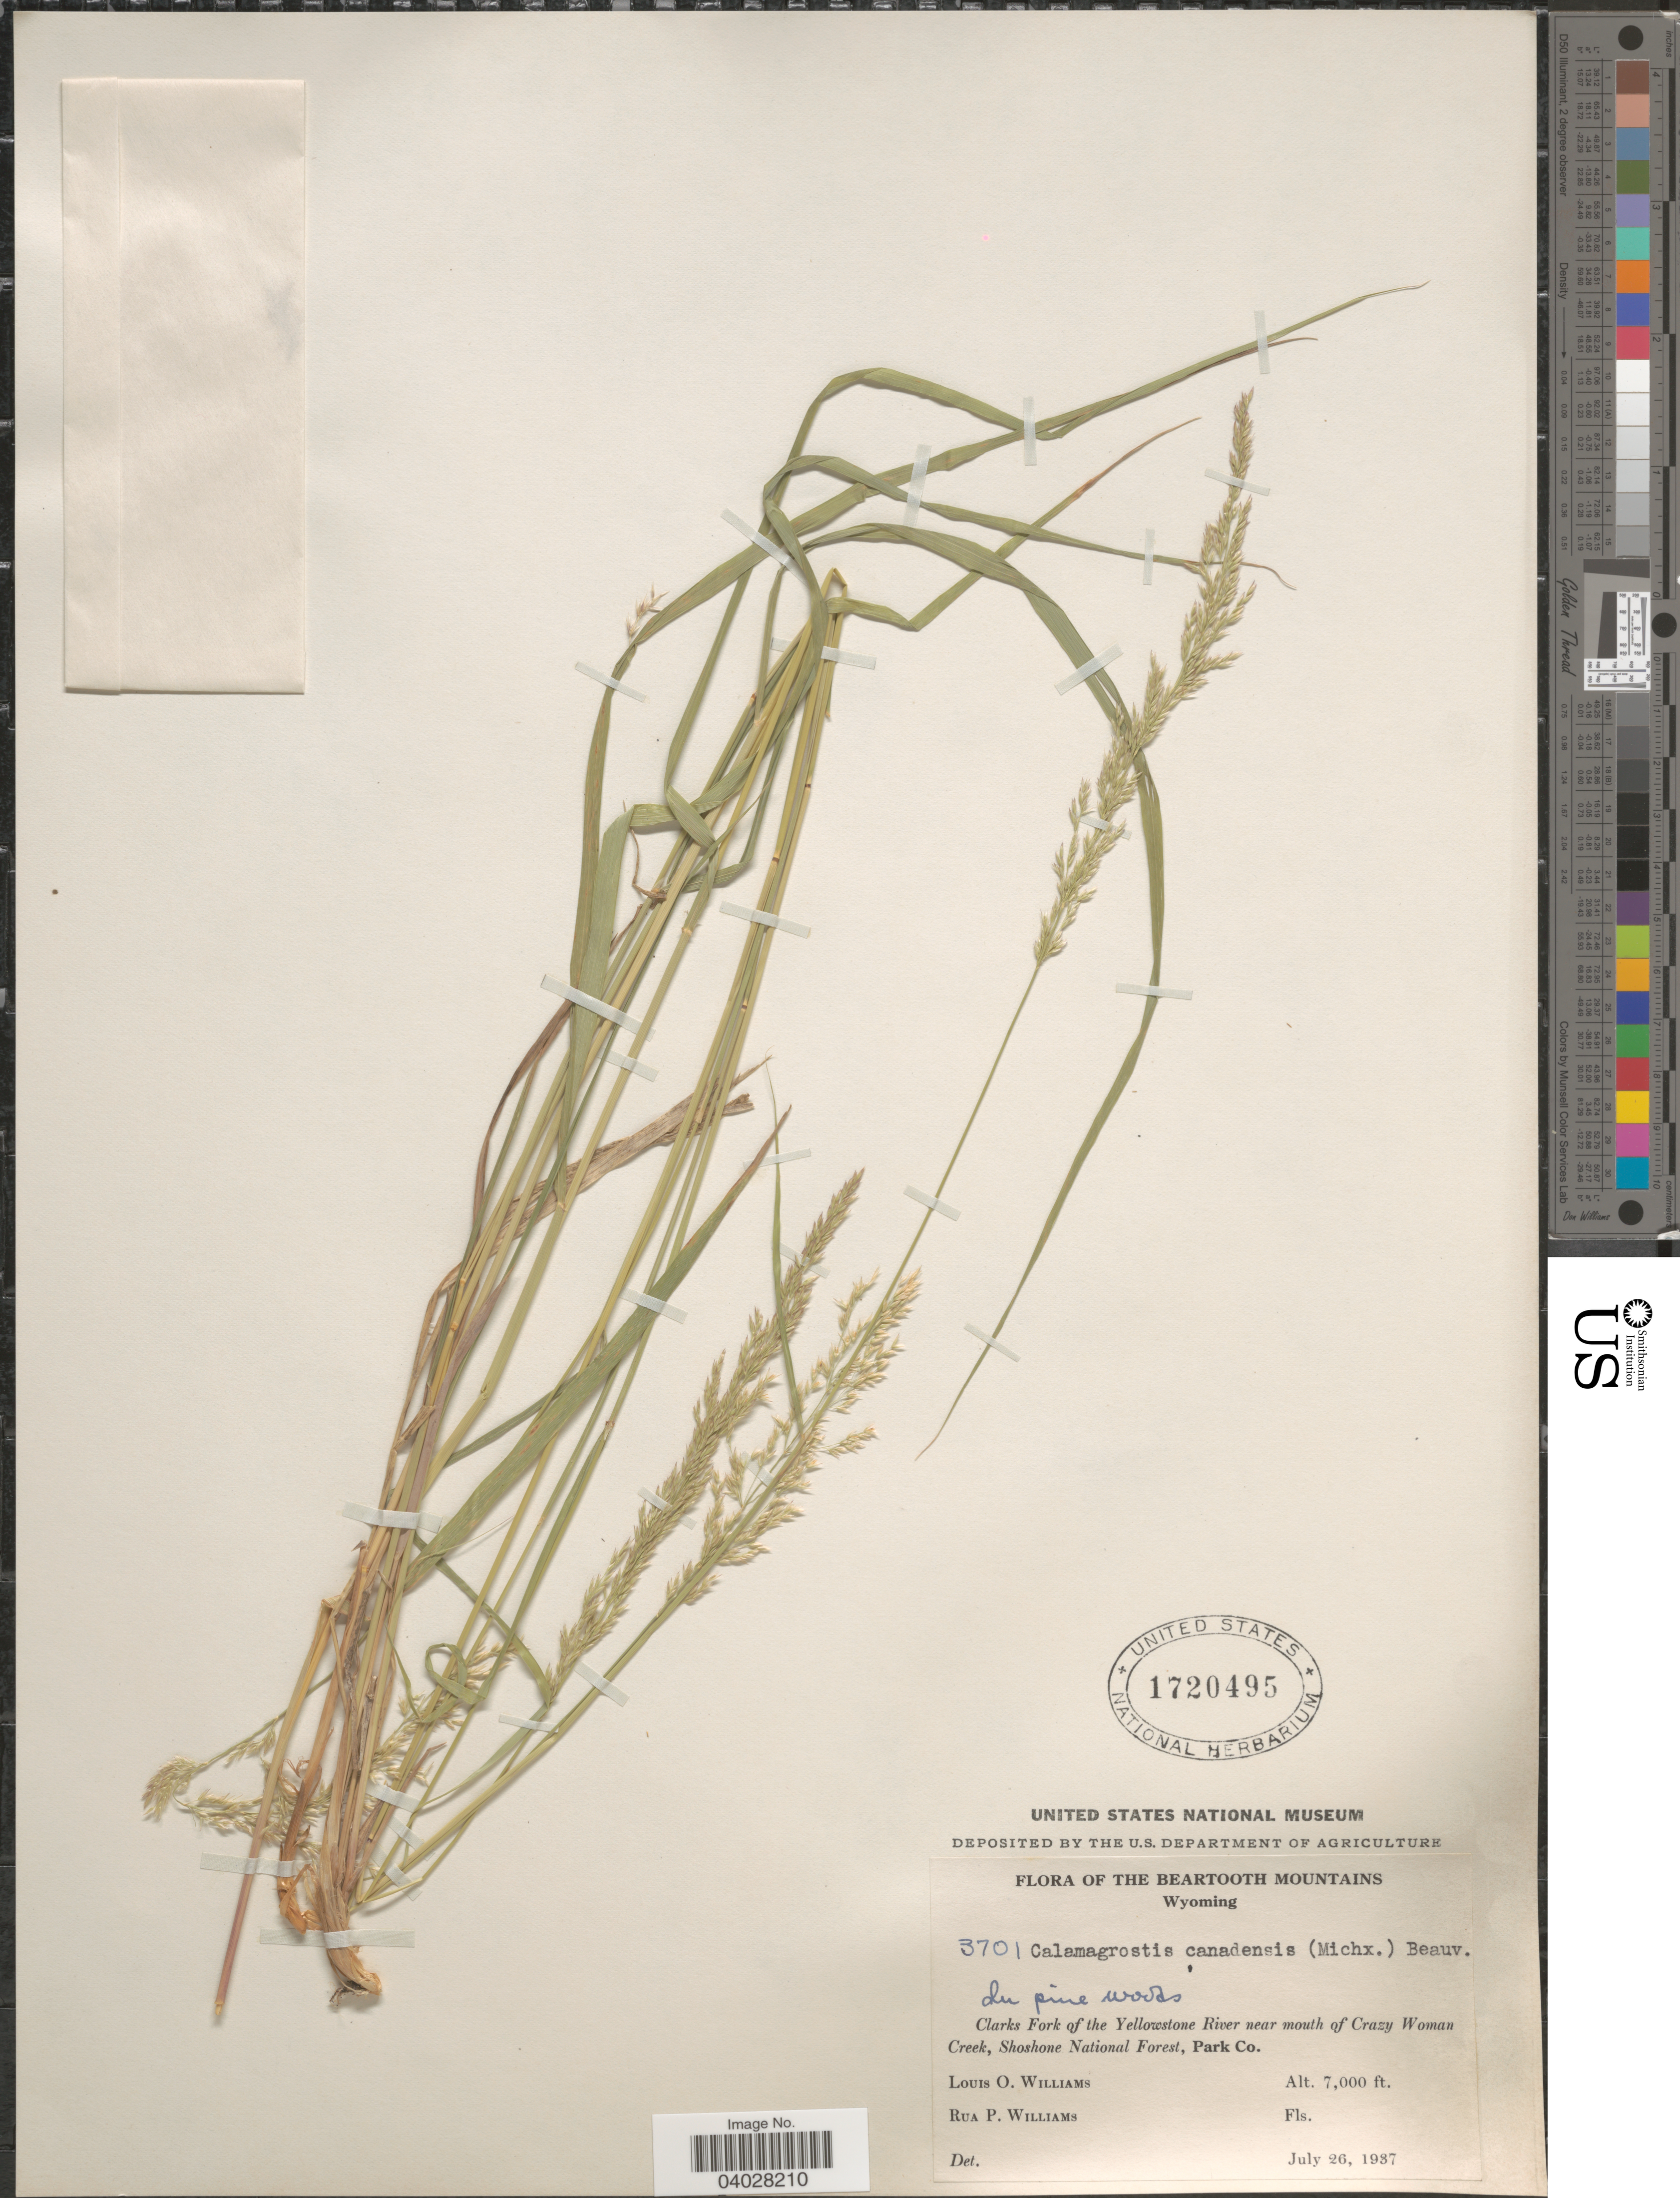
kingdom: Plantae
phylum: Tracheophyta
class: Liliopsida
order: Poales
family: Poaceae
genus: Calamagrostis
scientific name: Calamagrostis canadensis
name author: (Michx.) P. Beauv.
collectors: L. O. Williams & R. P. Williams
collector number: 3701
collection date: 1937-07-26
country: United States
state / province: Wyoming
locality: The Beartooth Mountains. Clarks Fork of the Yellowstone River near mouth of Crazy Woman Creek, Shoshone National Forest, Park Co.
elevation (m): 2134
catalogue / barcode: US 1720495